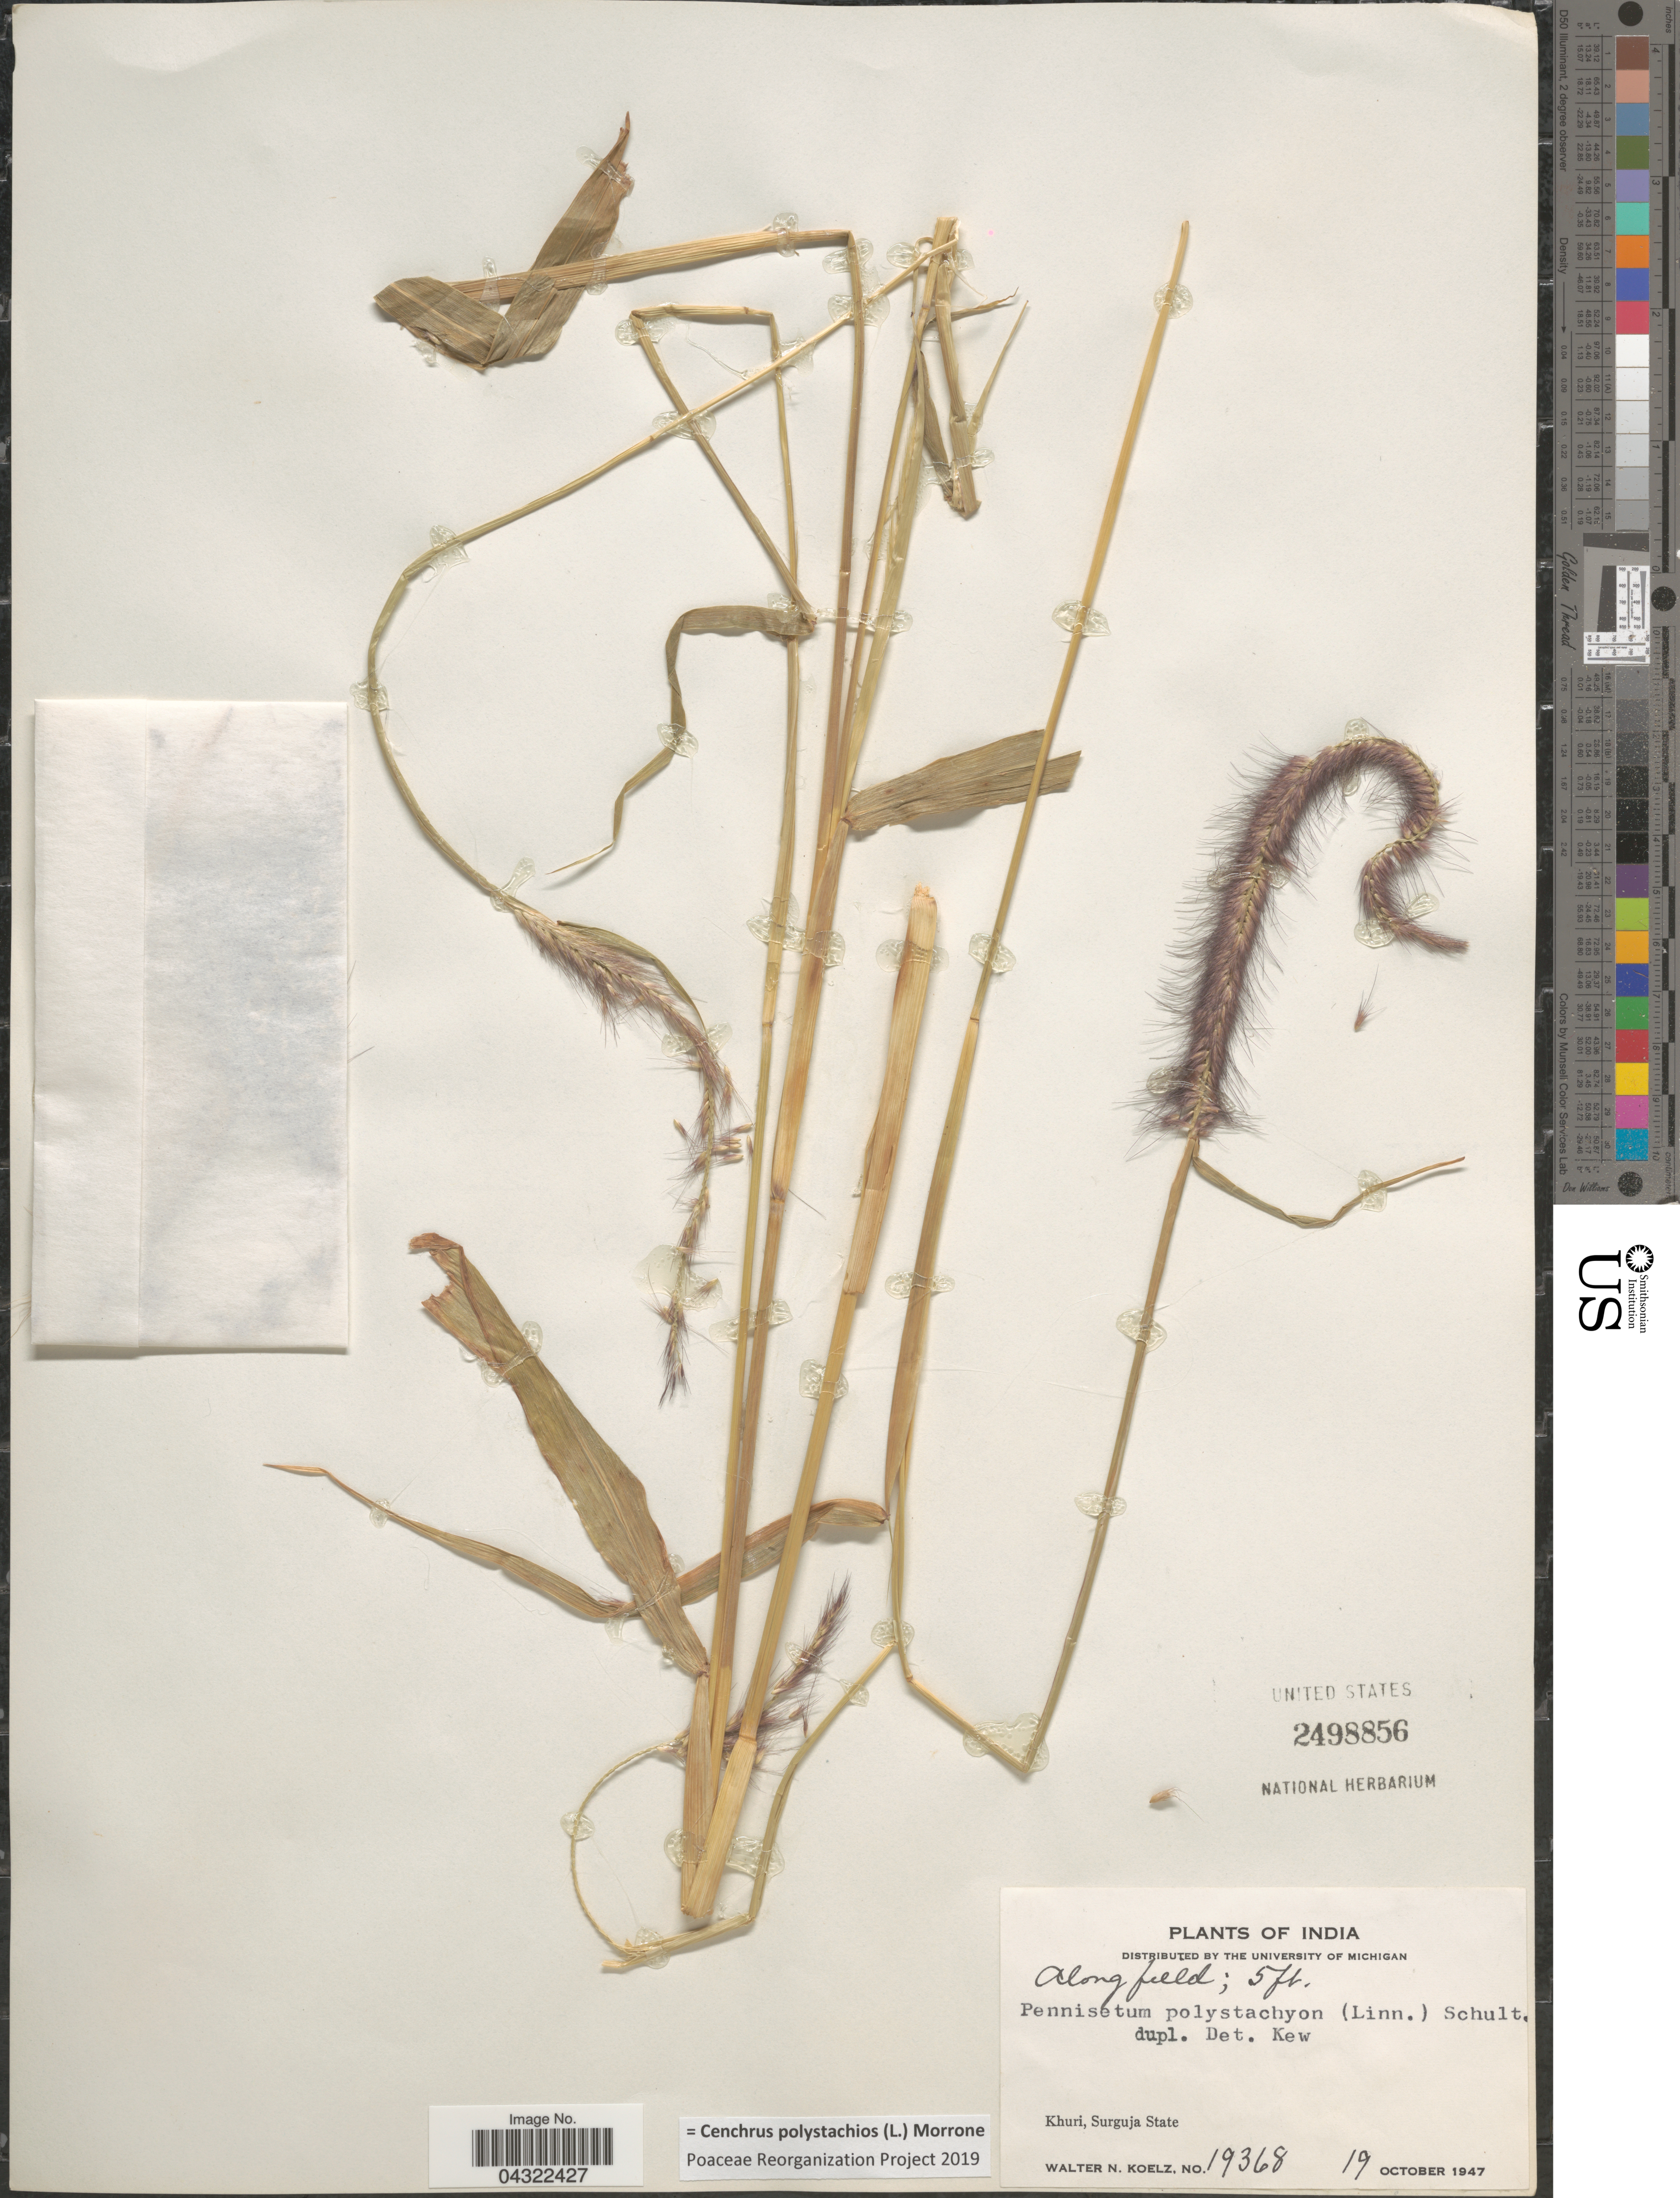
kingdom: Plantae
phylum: Tracheophyta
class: Liliopsida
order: Poales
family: Poaceae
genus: Cenchrus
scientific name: Cenchrus polystachios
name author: (L.) Morrone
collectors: W. N. Koelz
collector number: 19368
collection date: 1947-10-19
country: India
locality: Khuri, Surguja State.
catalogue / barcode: US 2498856